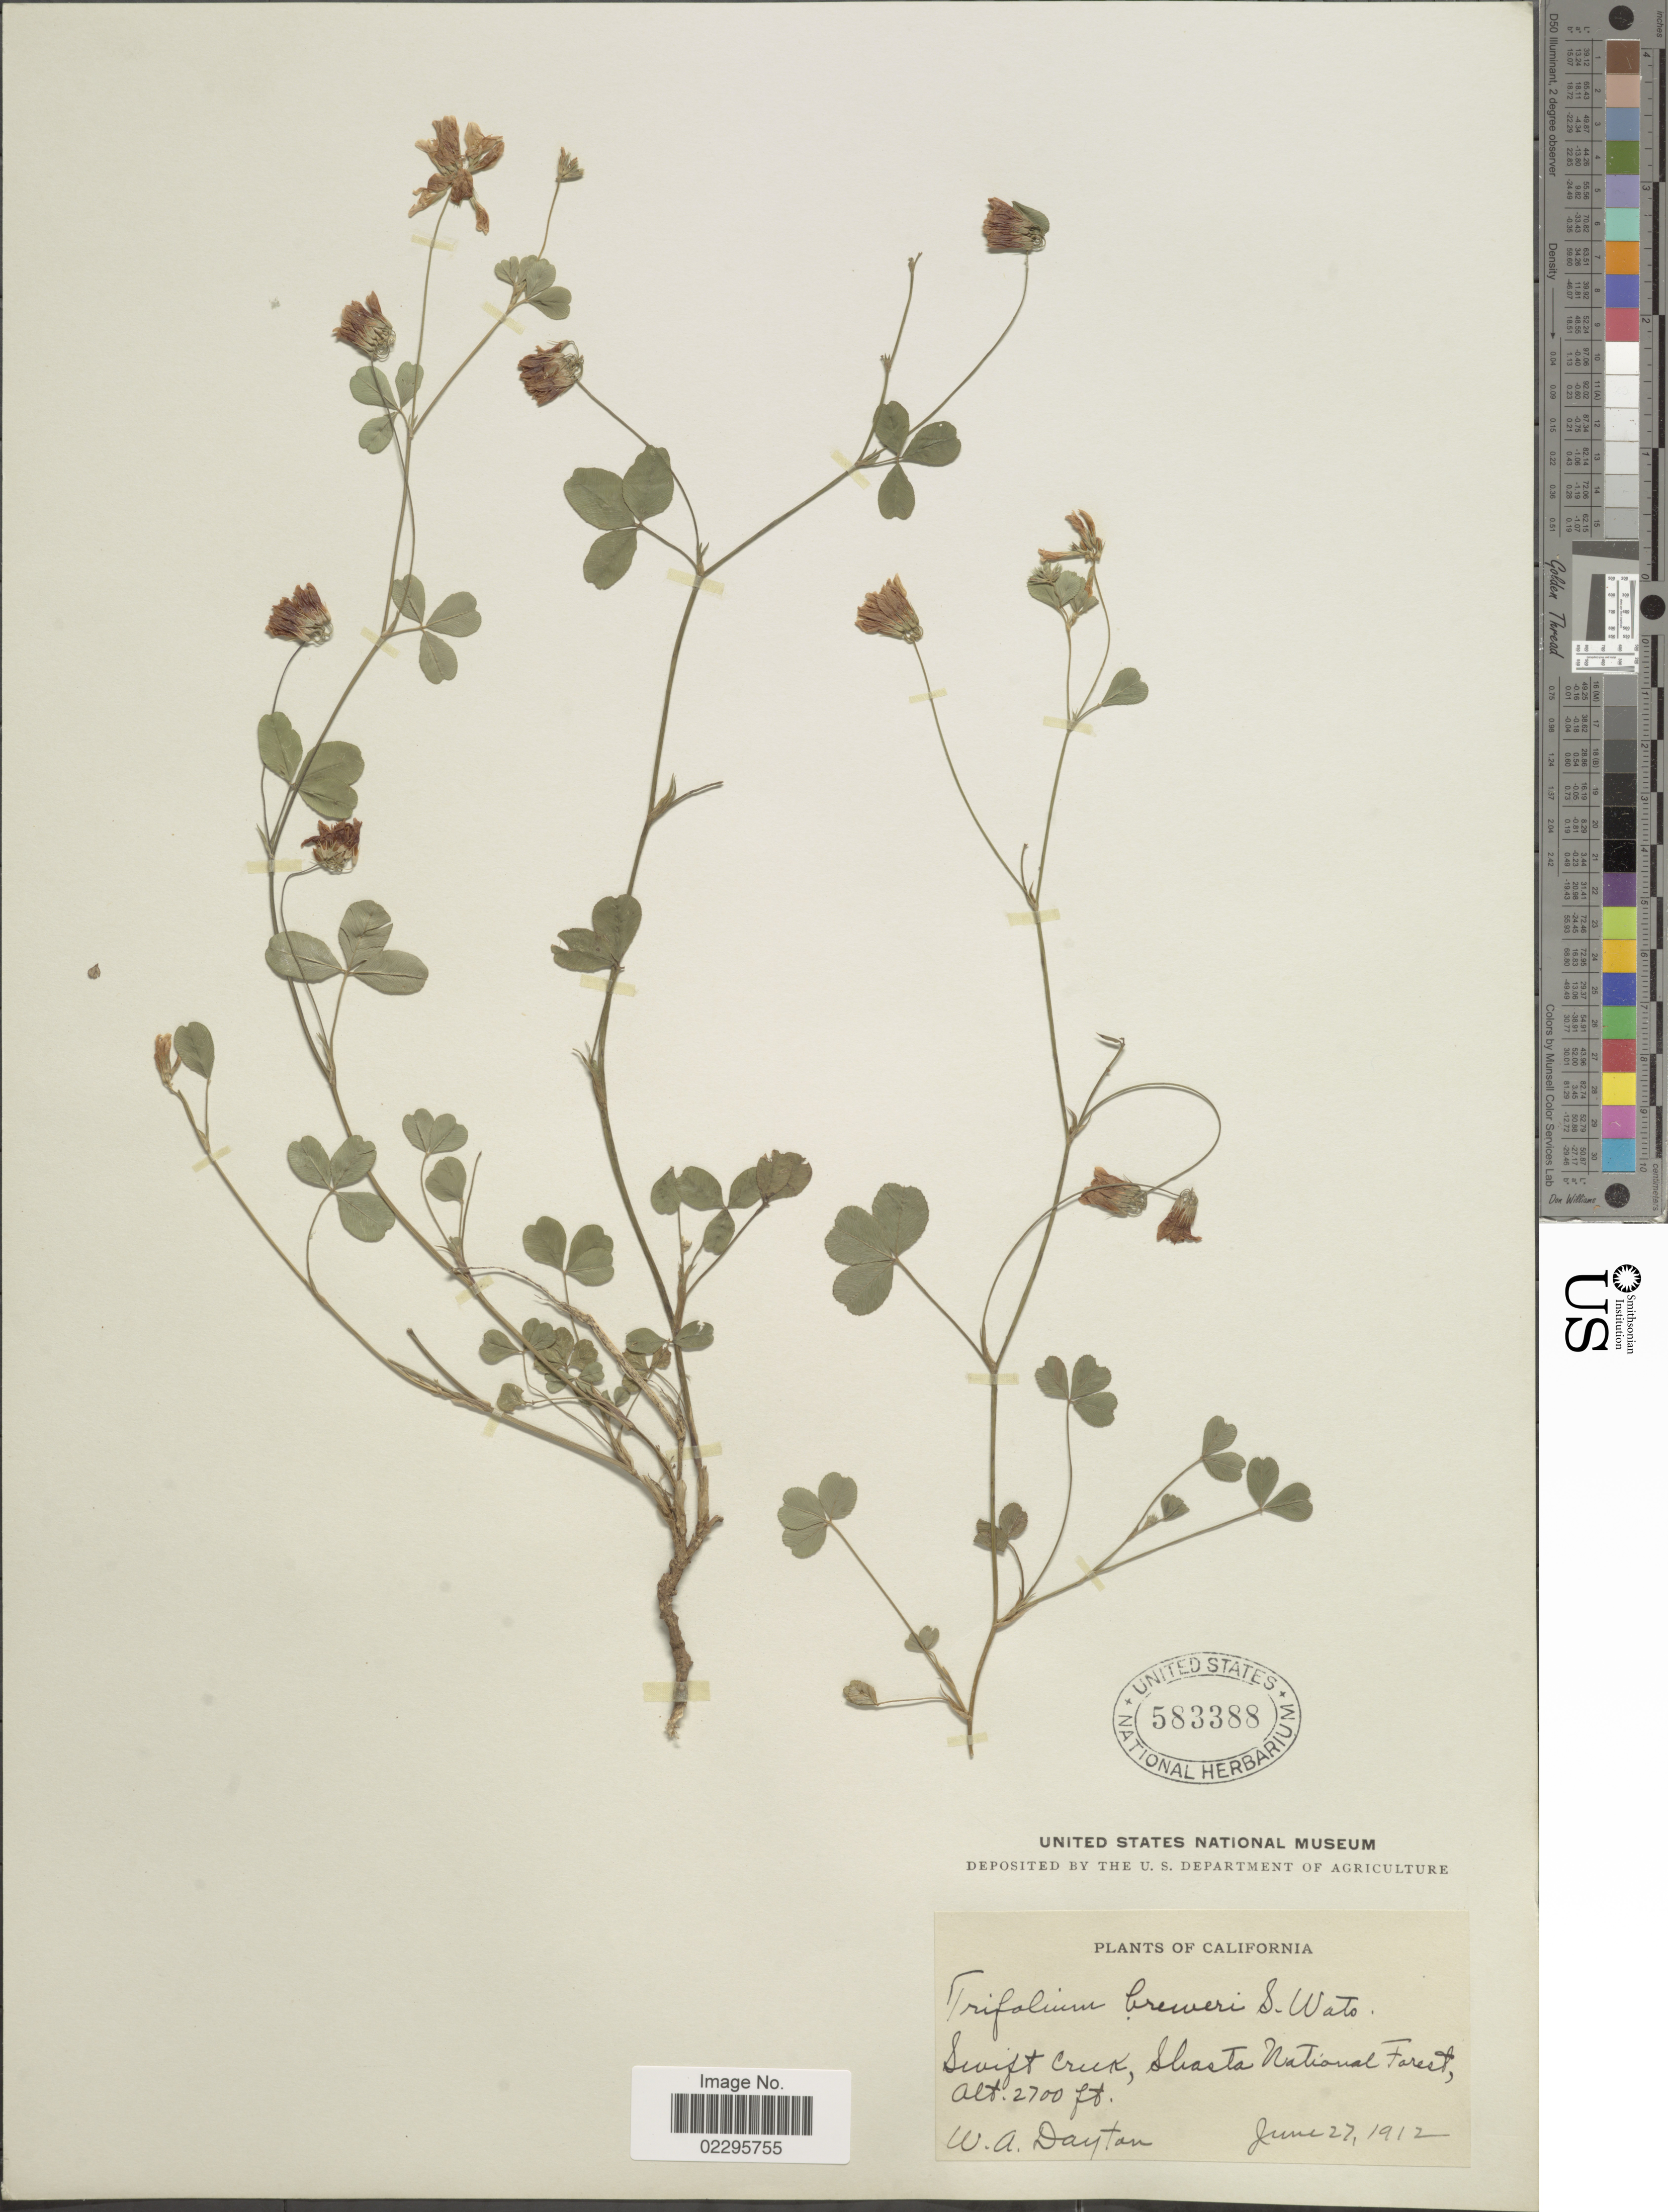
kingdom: Plantae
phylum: Tracheophyta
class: Magnoliopsida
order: Fabales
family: Fabaceae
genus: Trifolium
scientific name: Trifolium breweri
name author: S. Watson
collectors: W. Dayton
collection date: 1912-06-27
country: United States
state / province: California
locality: Swift Creek, Shasta National Forest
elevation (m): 823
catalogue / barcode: US 583388